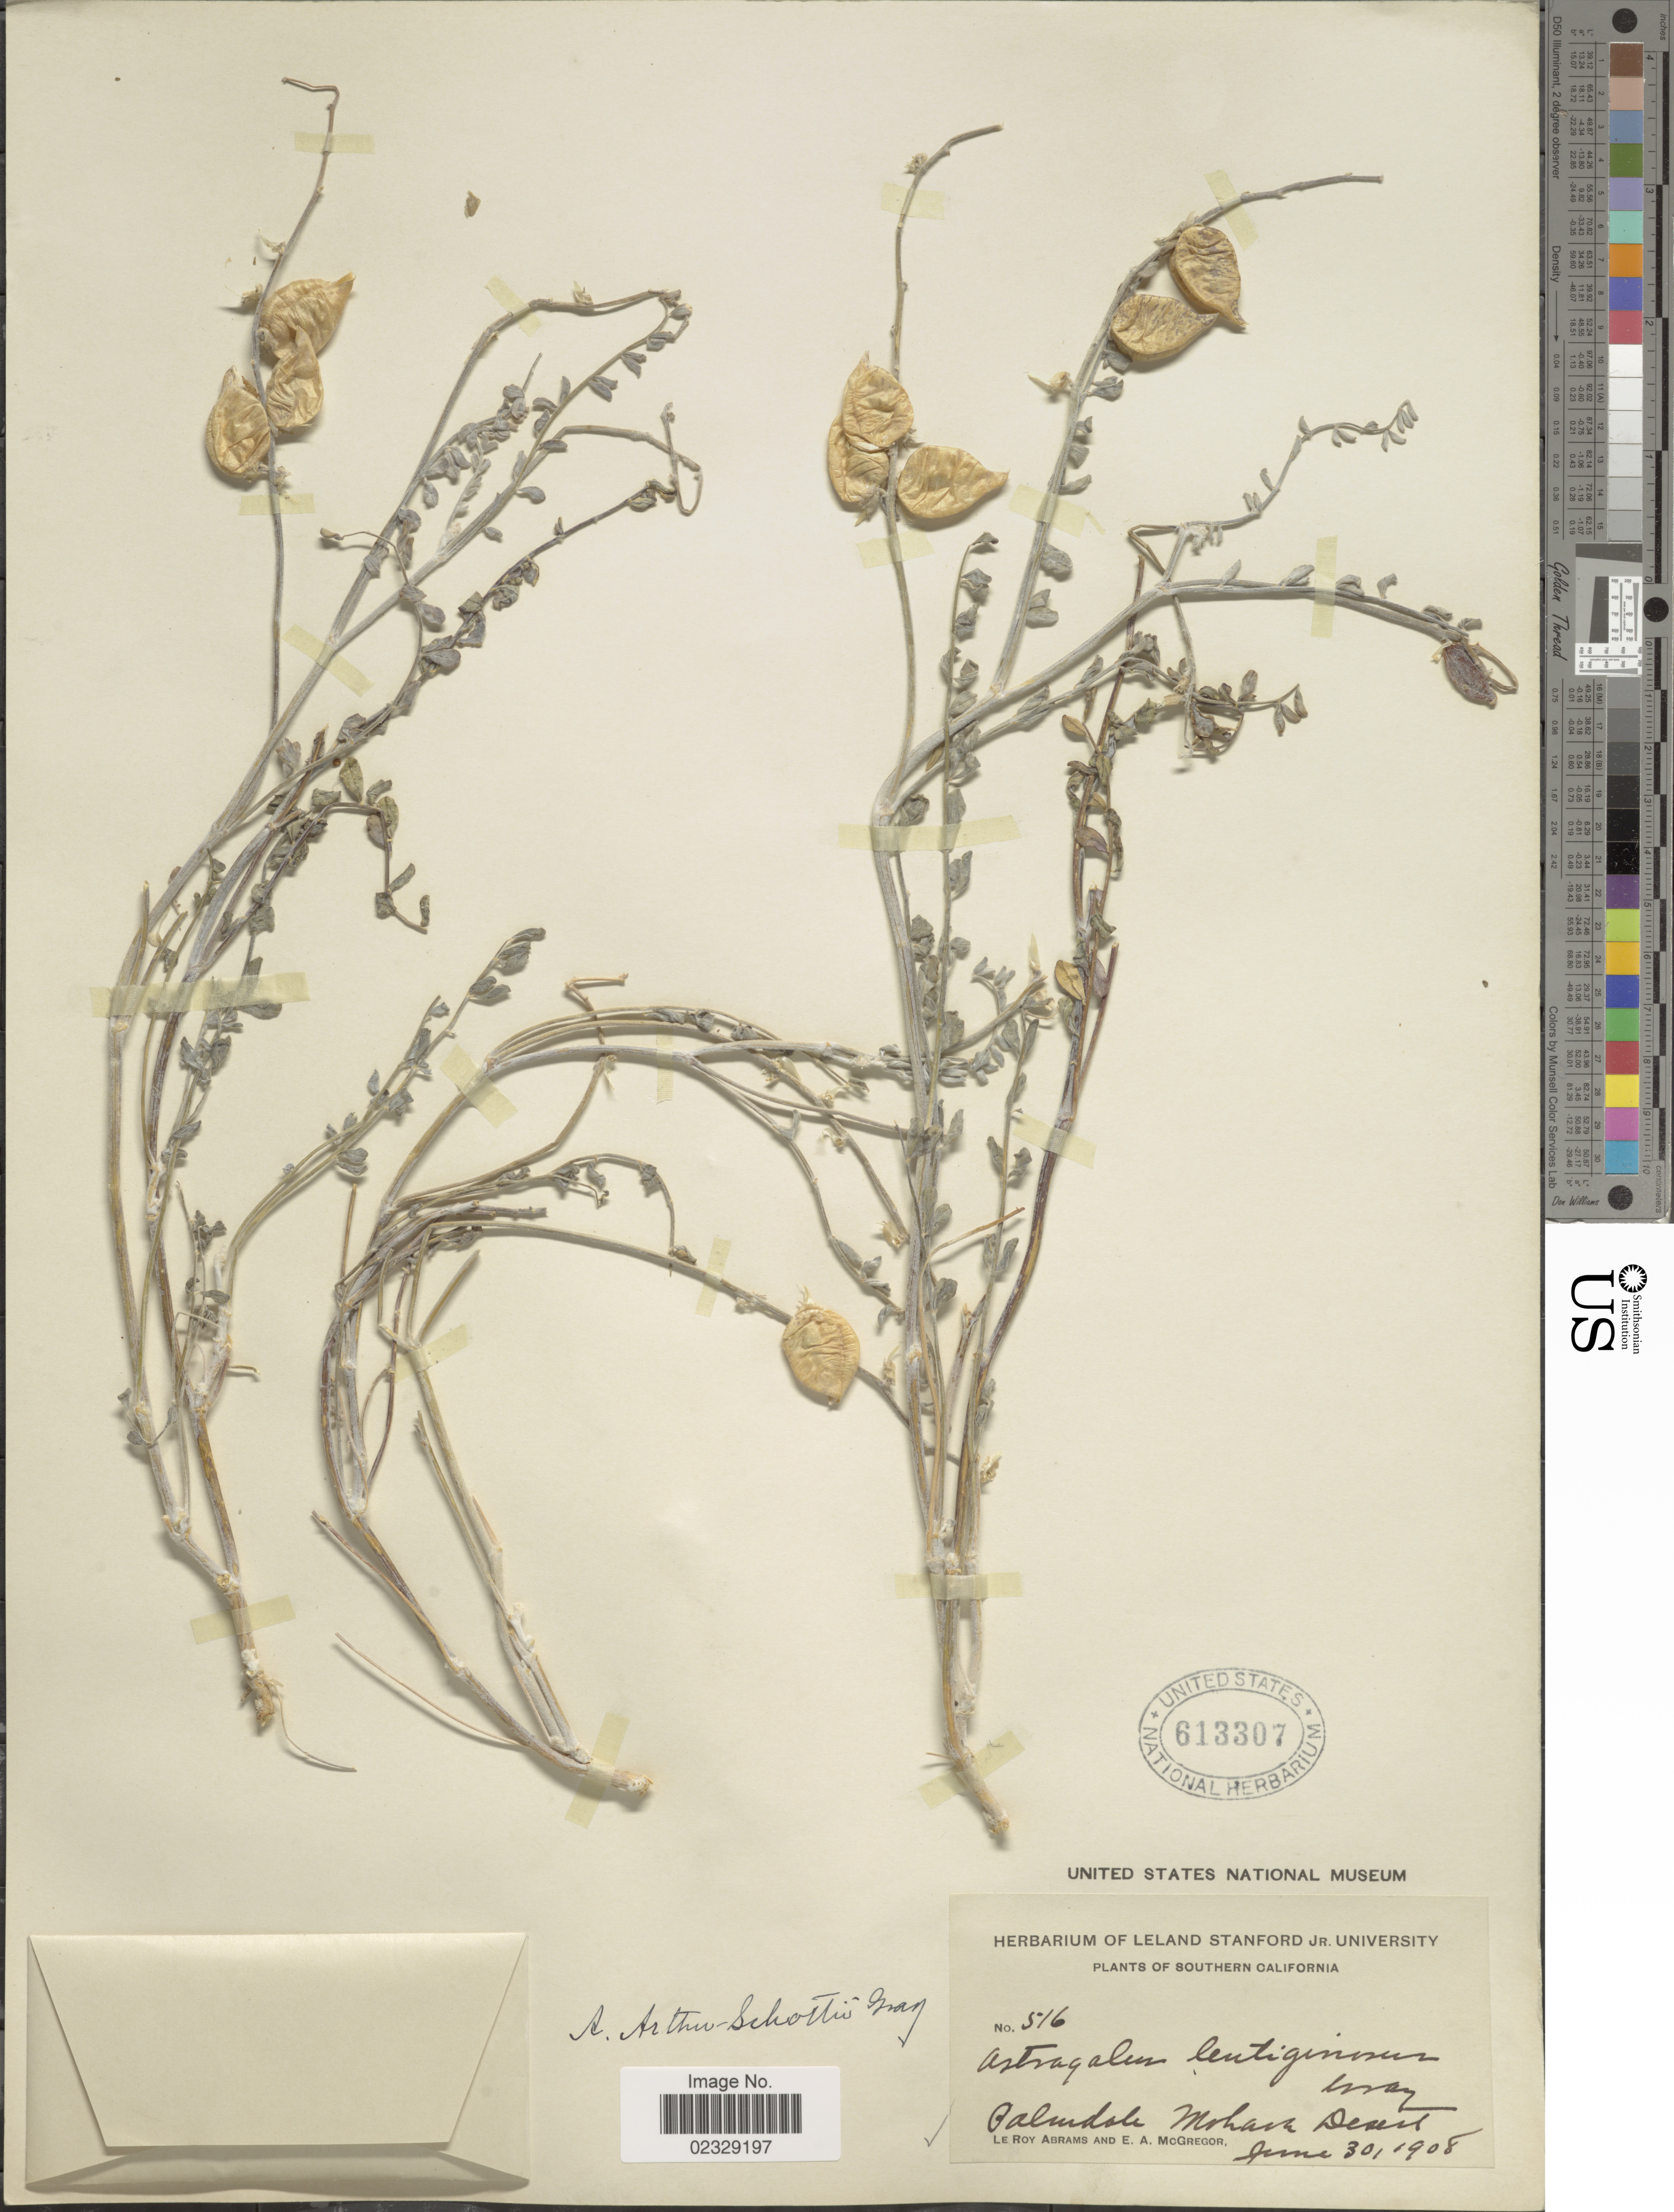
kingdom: Plantae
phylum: Tracheophyta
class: Magnoliopsida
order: Fabales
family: Fabaceae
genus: Astragalus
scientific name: Astragalus arthu-schottii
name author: A. Gray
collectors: L. Abrams & E. A. McGregor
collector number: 516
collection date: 1908-06-30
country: United States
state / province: California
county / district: Kern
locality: Southern California, Palmdale, Mohave Desert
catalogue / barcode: US 613307